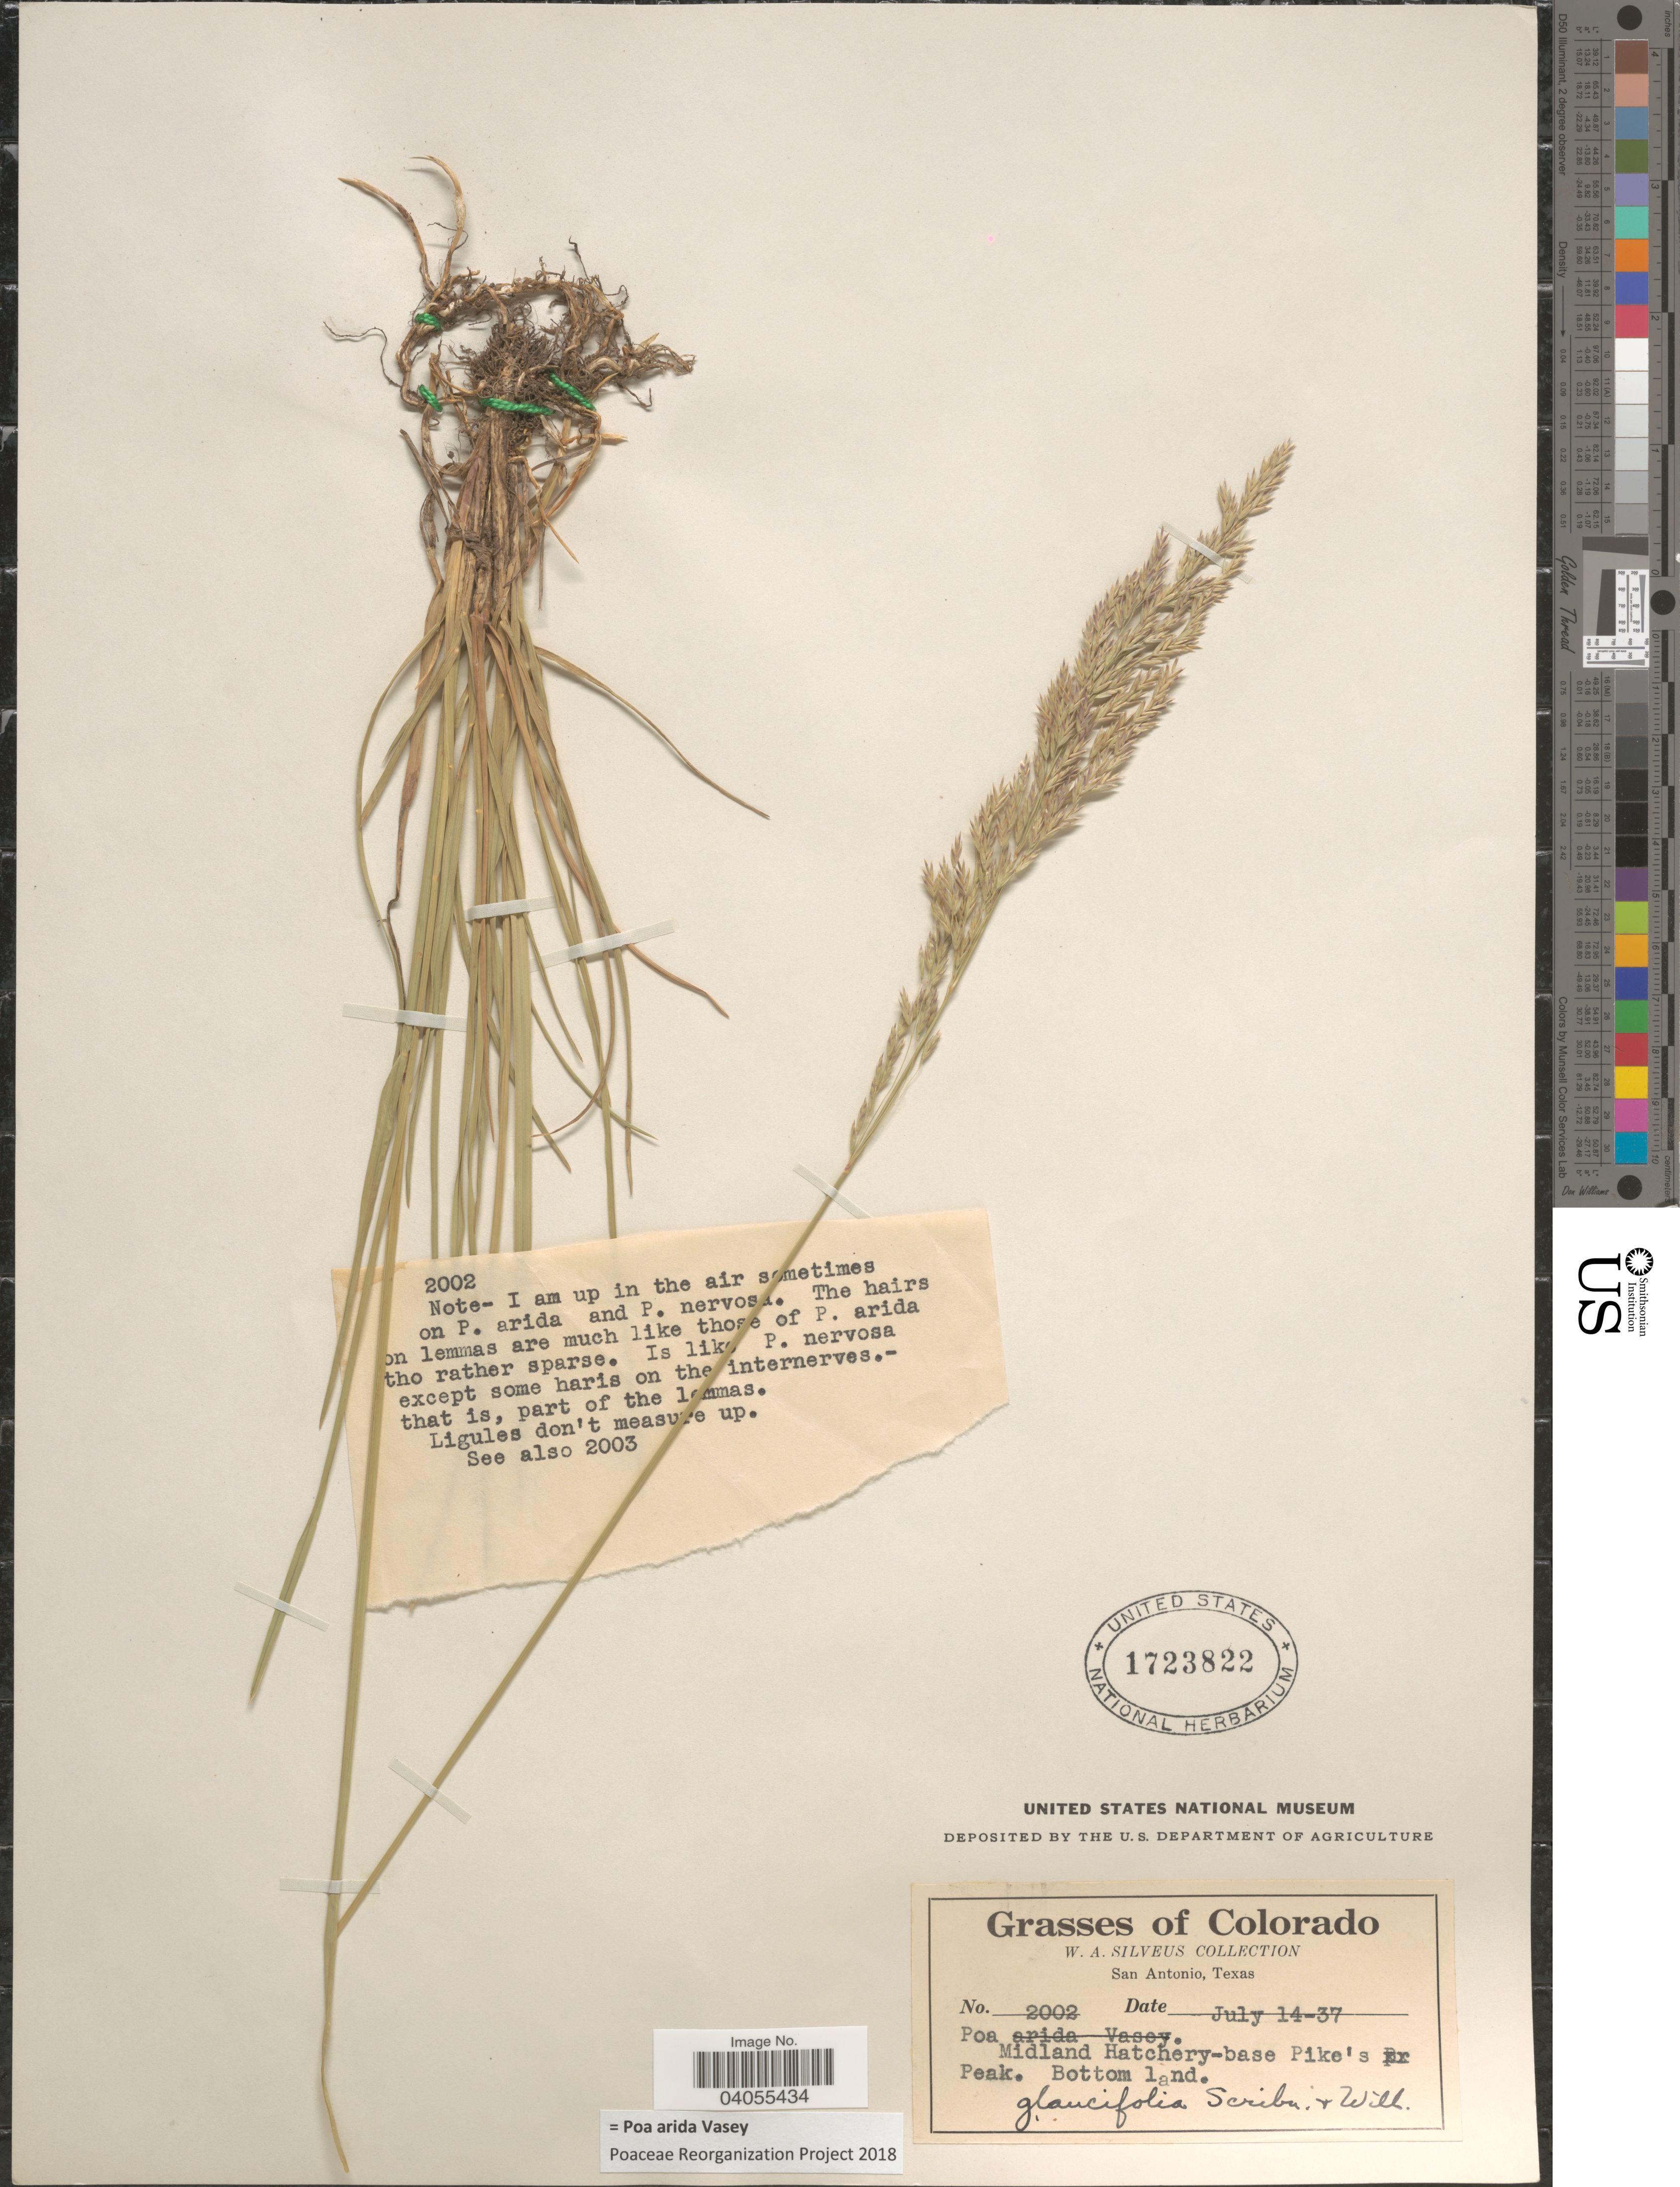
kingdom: Plantae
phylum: Tracheophyta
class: Liliopsida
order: Poales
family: Poaceae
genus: Poa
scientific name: Poa arida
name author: Vasey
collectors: W. Silveus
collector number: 2002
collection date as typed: Transcribed d/m/y: 14/7/37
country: United States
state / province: Colorado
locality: Midland Hatchery-base Pike's Peak.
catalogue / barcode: US 1723822